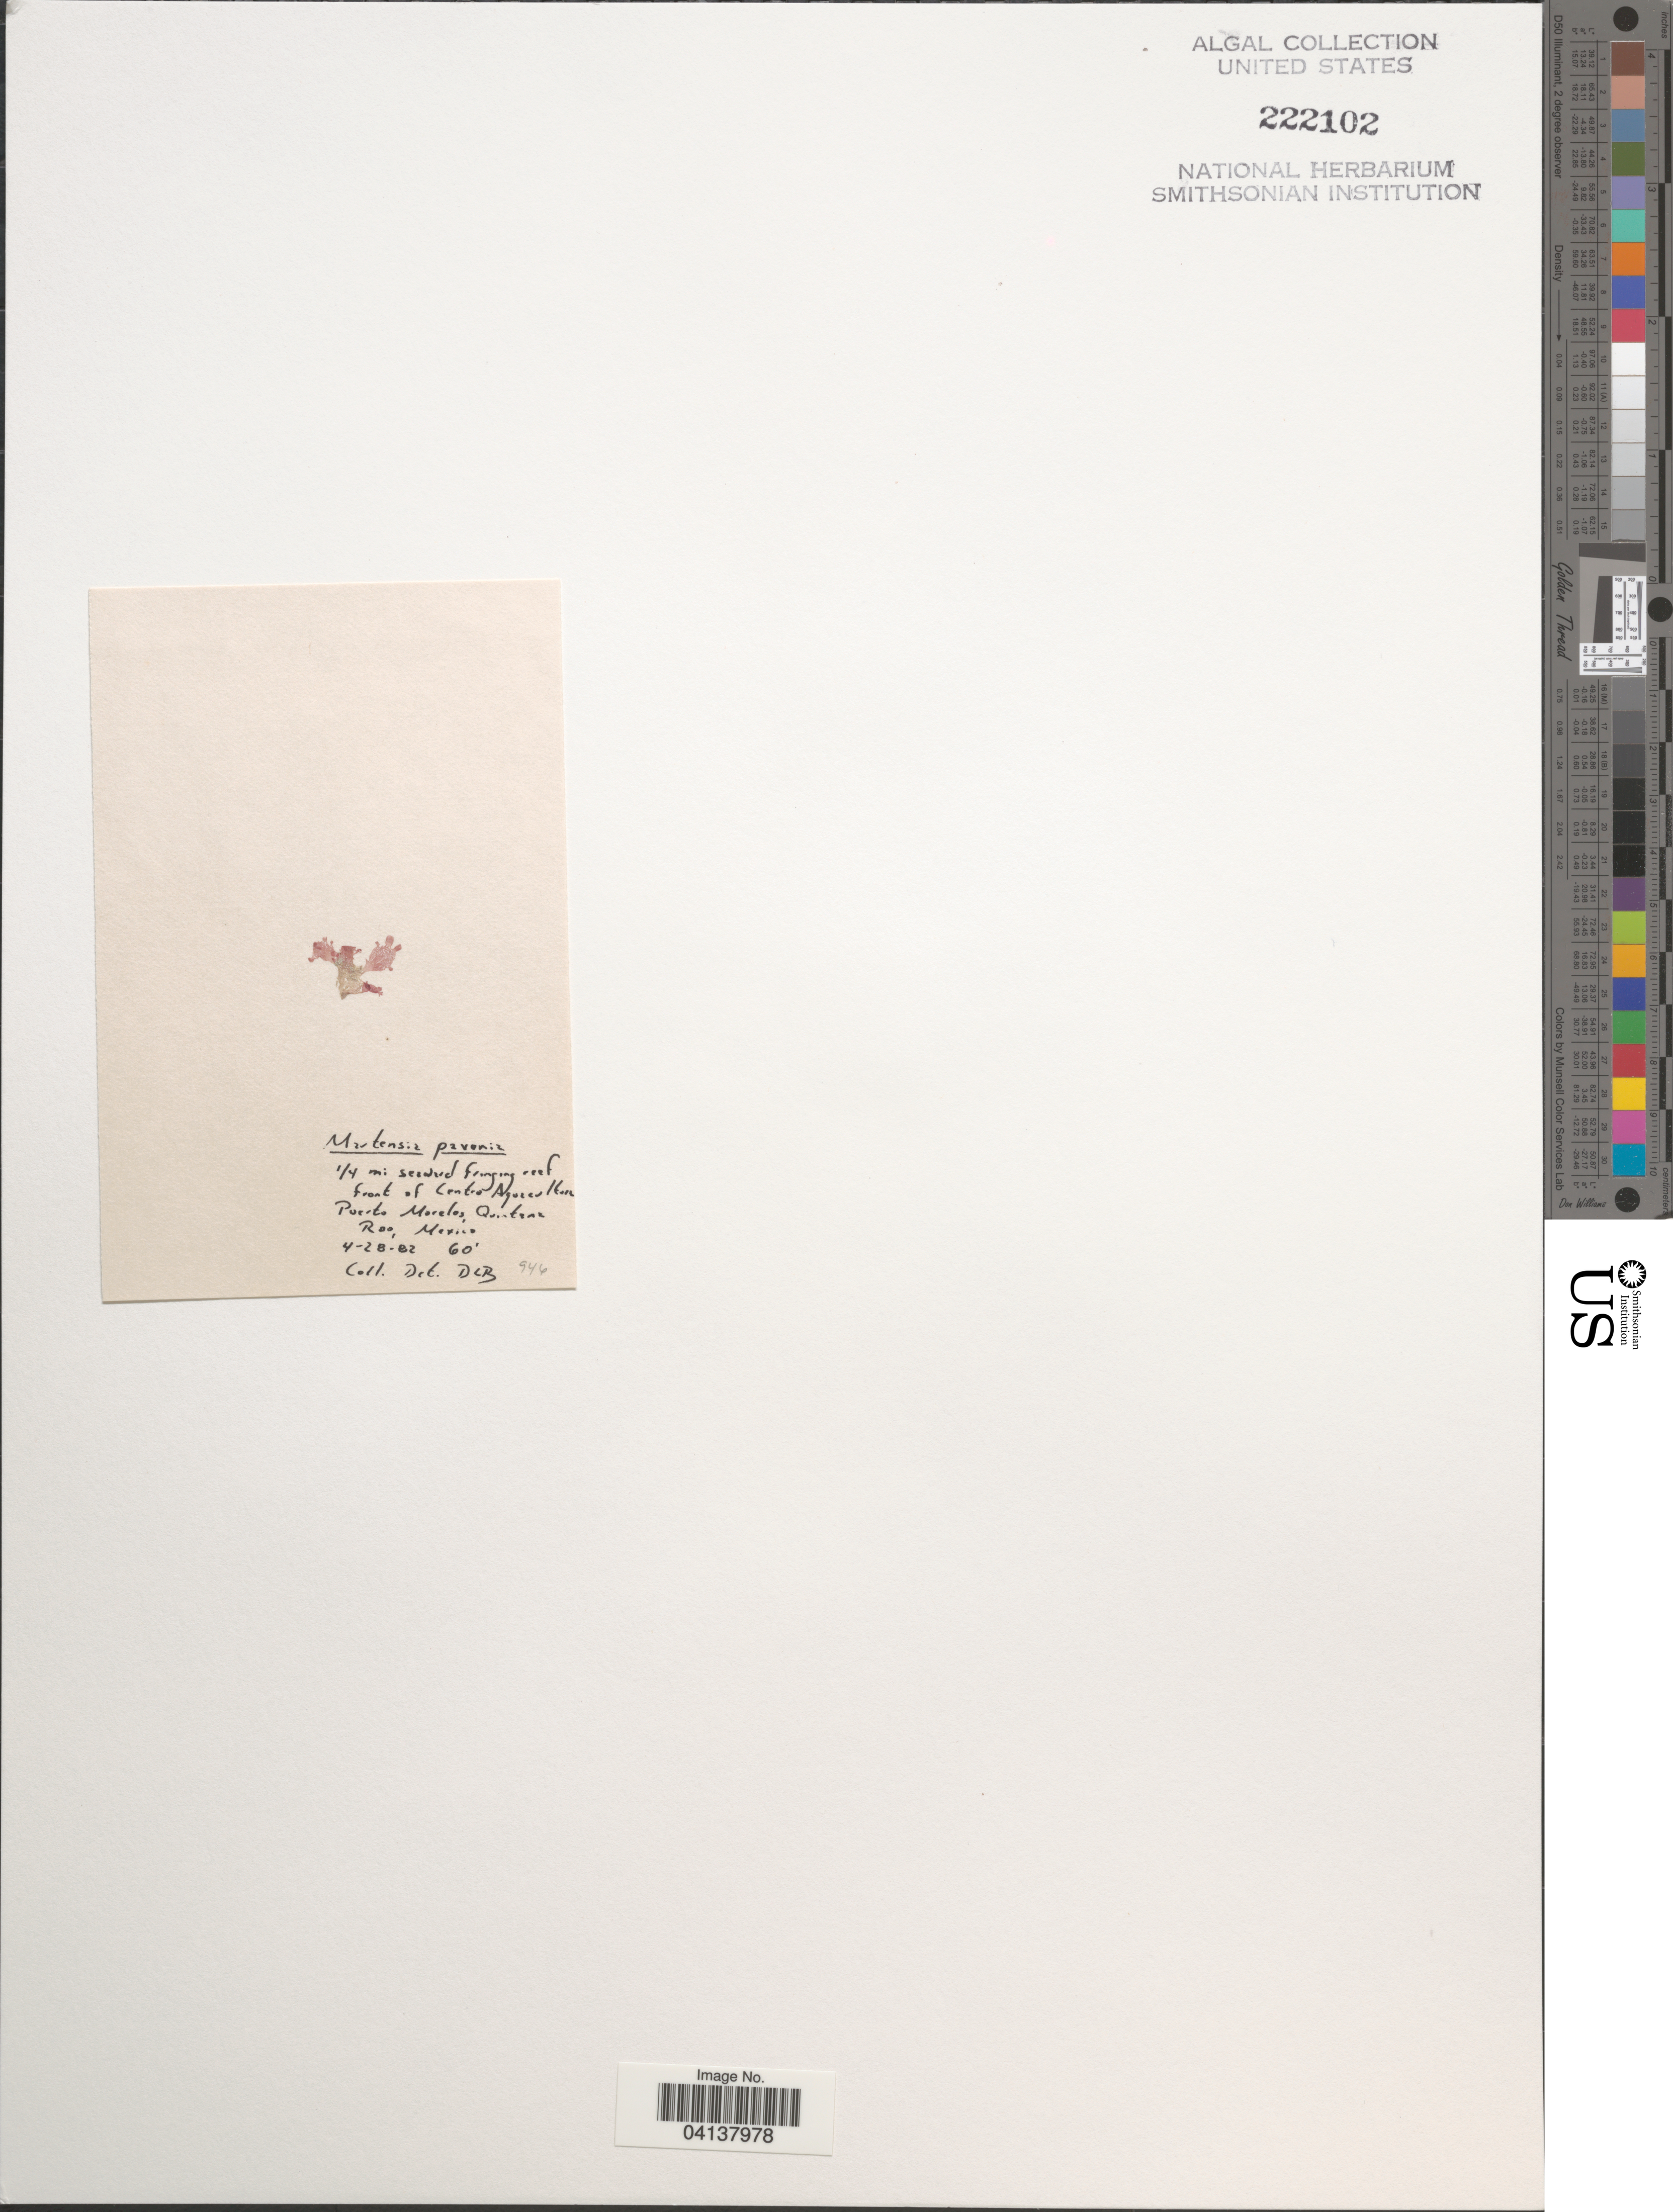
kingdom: Plantae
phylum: Rhodophyta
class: Florideophyceae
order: Ceramiales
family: Delesseriaceae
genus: Martensia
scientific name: Martensia pavonia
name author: (J. Agardh) J. Agardh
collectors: D. L. B.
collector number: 946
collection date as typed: Transcribed d/m/y: 28/4/82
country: Mexico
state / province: Quintana Roo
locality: ¼ mi seaward fringing reef front of Centro Aquacultura. Puerto Morelos.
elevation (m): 18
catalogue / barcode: US 222102